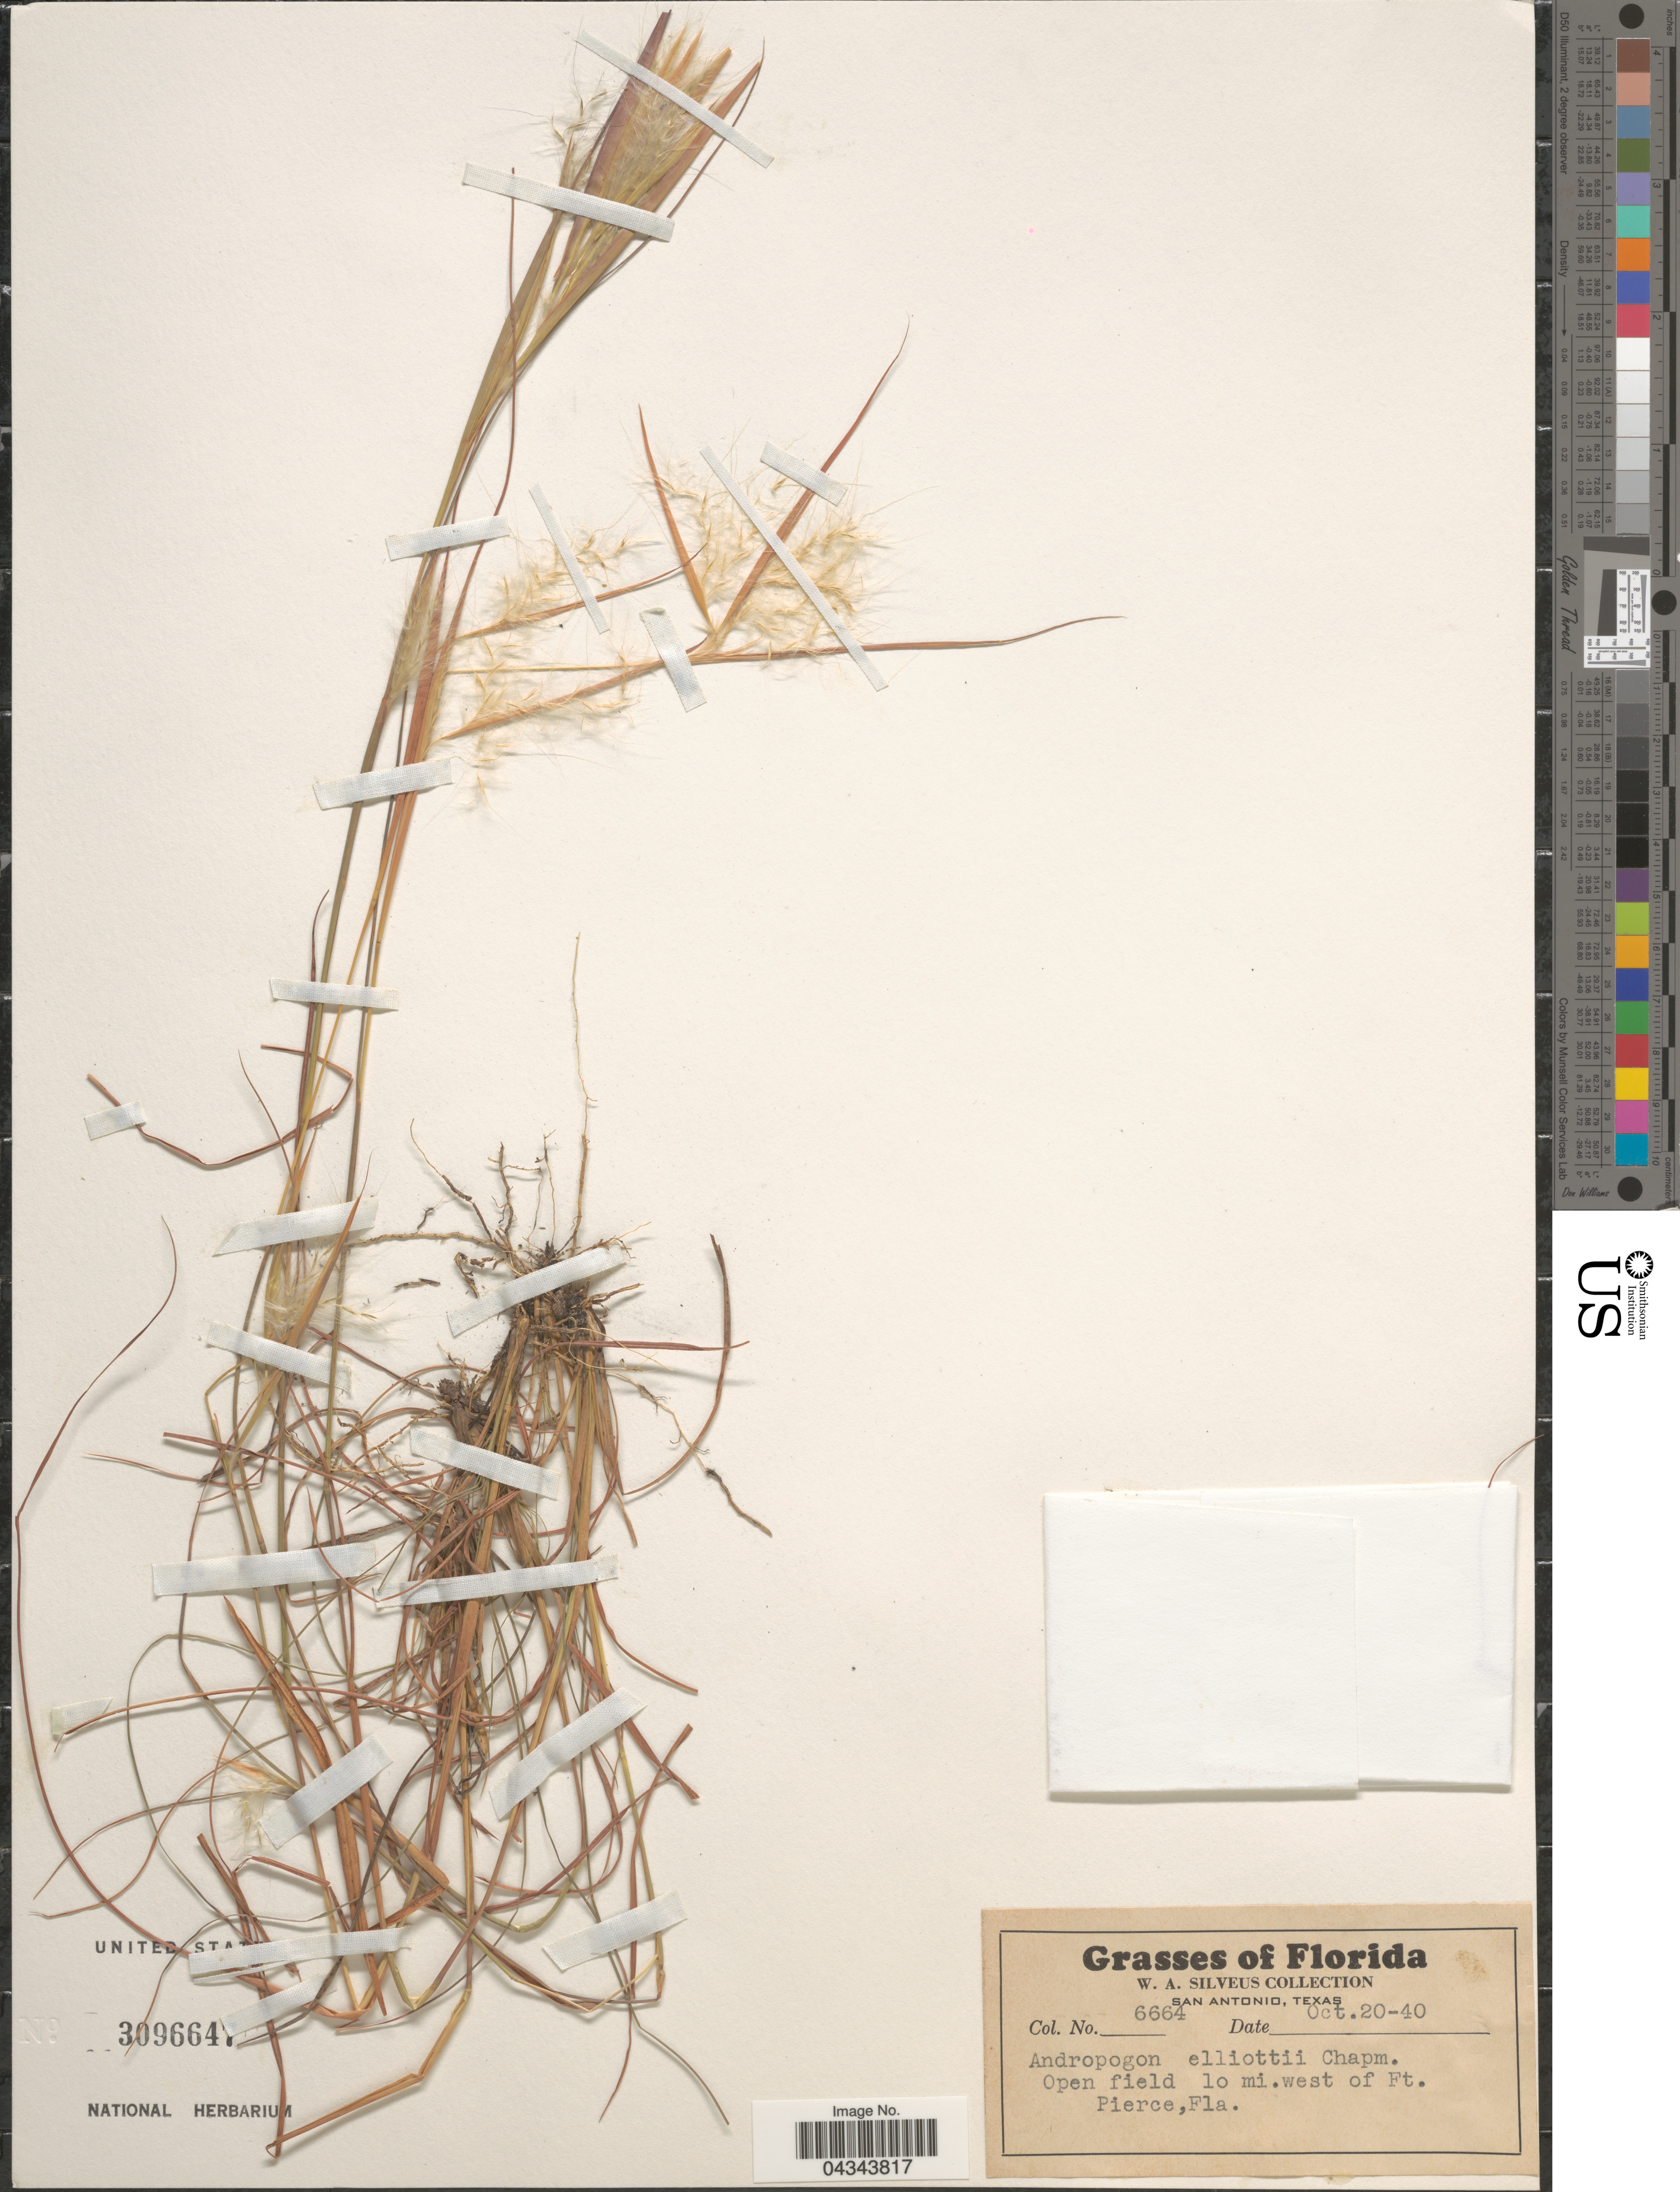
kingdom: Plantae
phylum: Tracheophyta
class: Liliopsida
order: Poales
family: Poaceae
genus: Andropogon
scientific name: Andropogon ternarius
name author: Michx.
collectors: W. Silveus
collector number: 6664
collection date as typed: Transcribed d/m/y: 20/10/40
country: United States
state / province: Florida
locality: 10 mi. west of Ft. Pierce.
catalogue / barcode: US 3096647